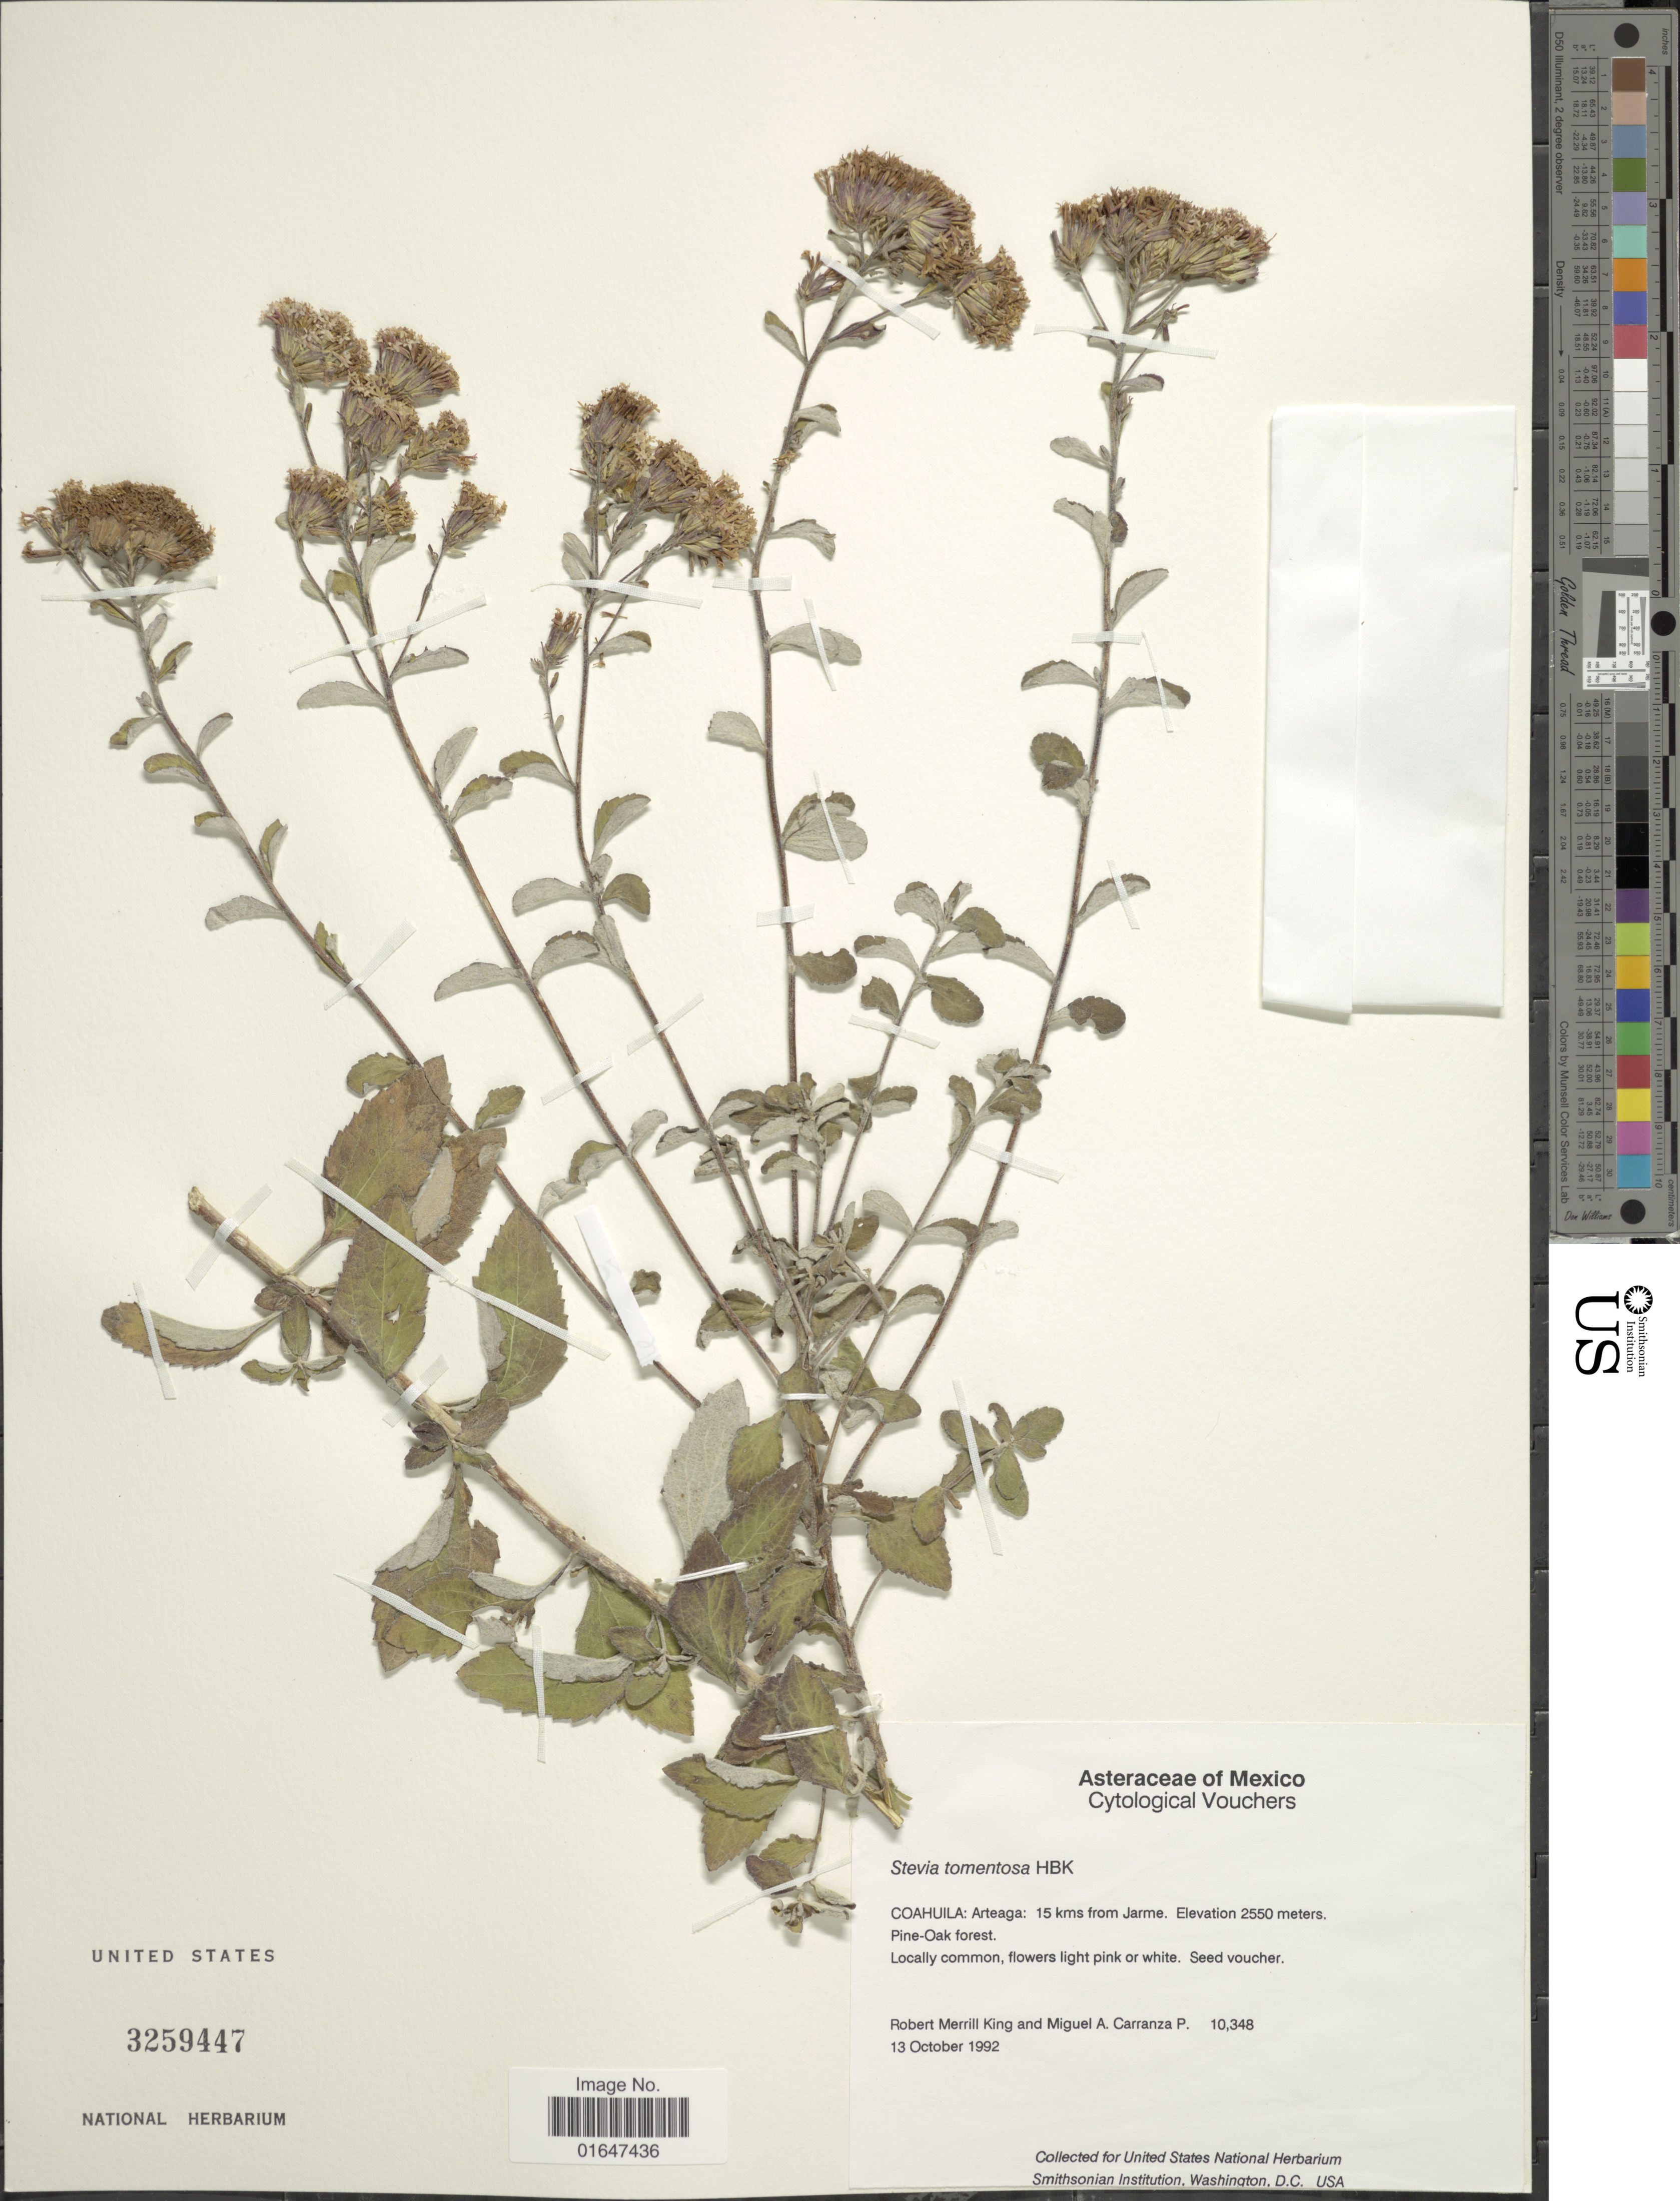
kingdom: Plantae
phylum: Tracheophyta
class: Magnoliopsida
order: Asterales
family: Asteraceae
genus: Stevia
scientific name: Stevia tomentosa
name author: Kunth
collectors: R. M. King & M. Carranza P.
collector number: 10348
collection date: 1992-10-13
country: Mexico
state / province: Coahuila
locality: Arteaga, 15 kms from Jarme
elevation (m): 2550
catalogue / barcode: US 3259447